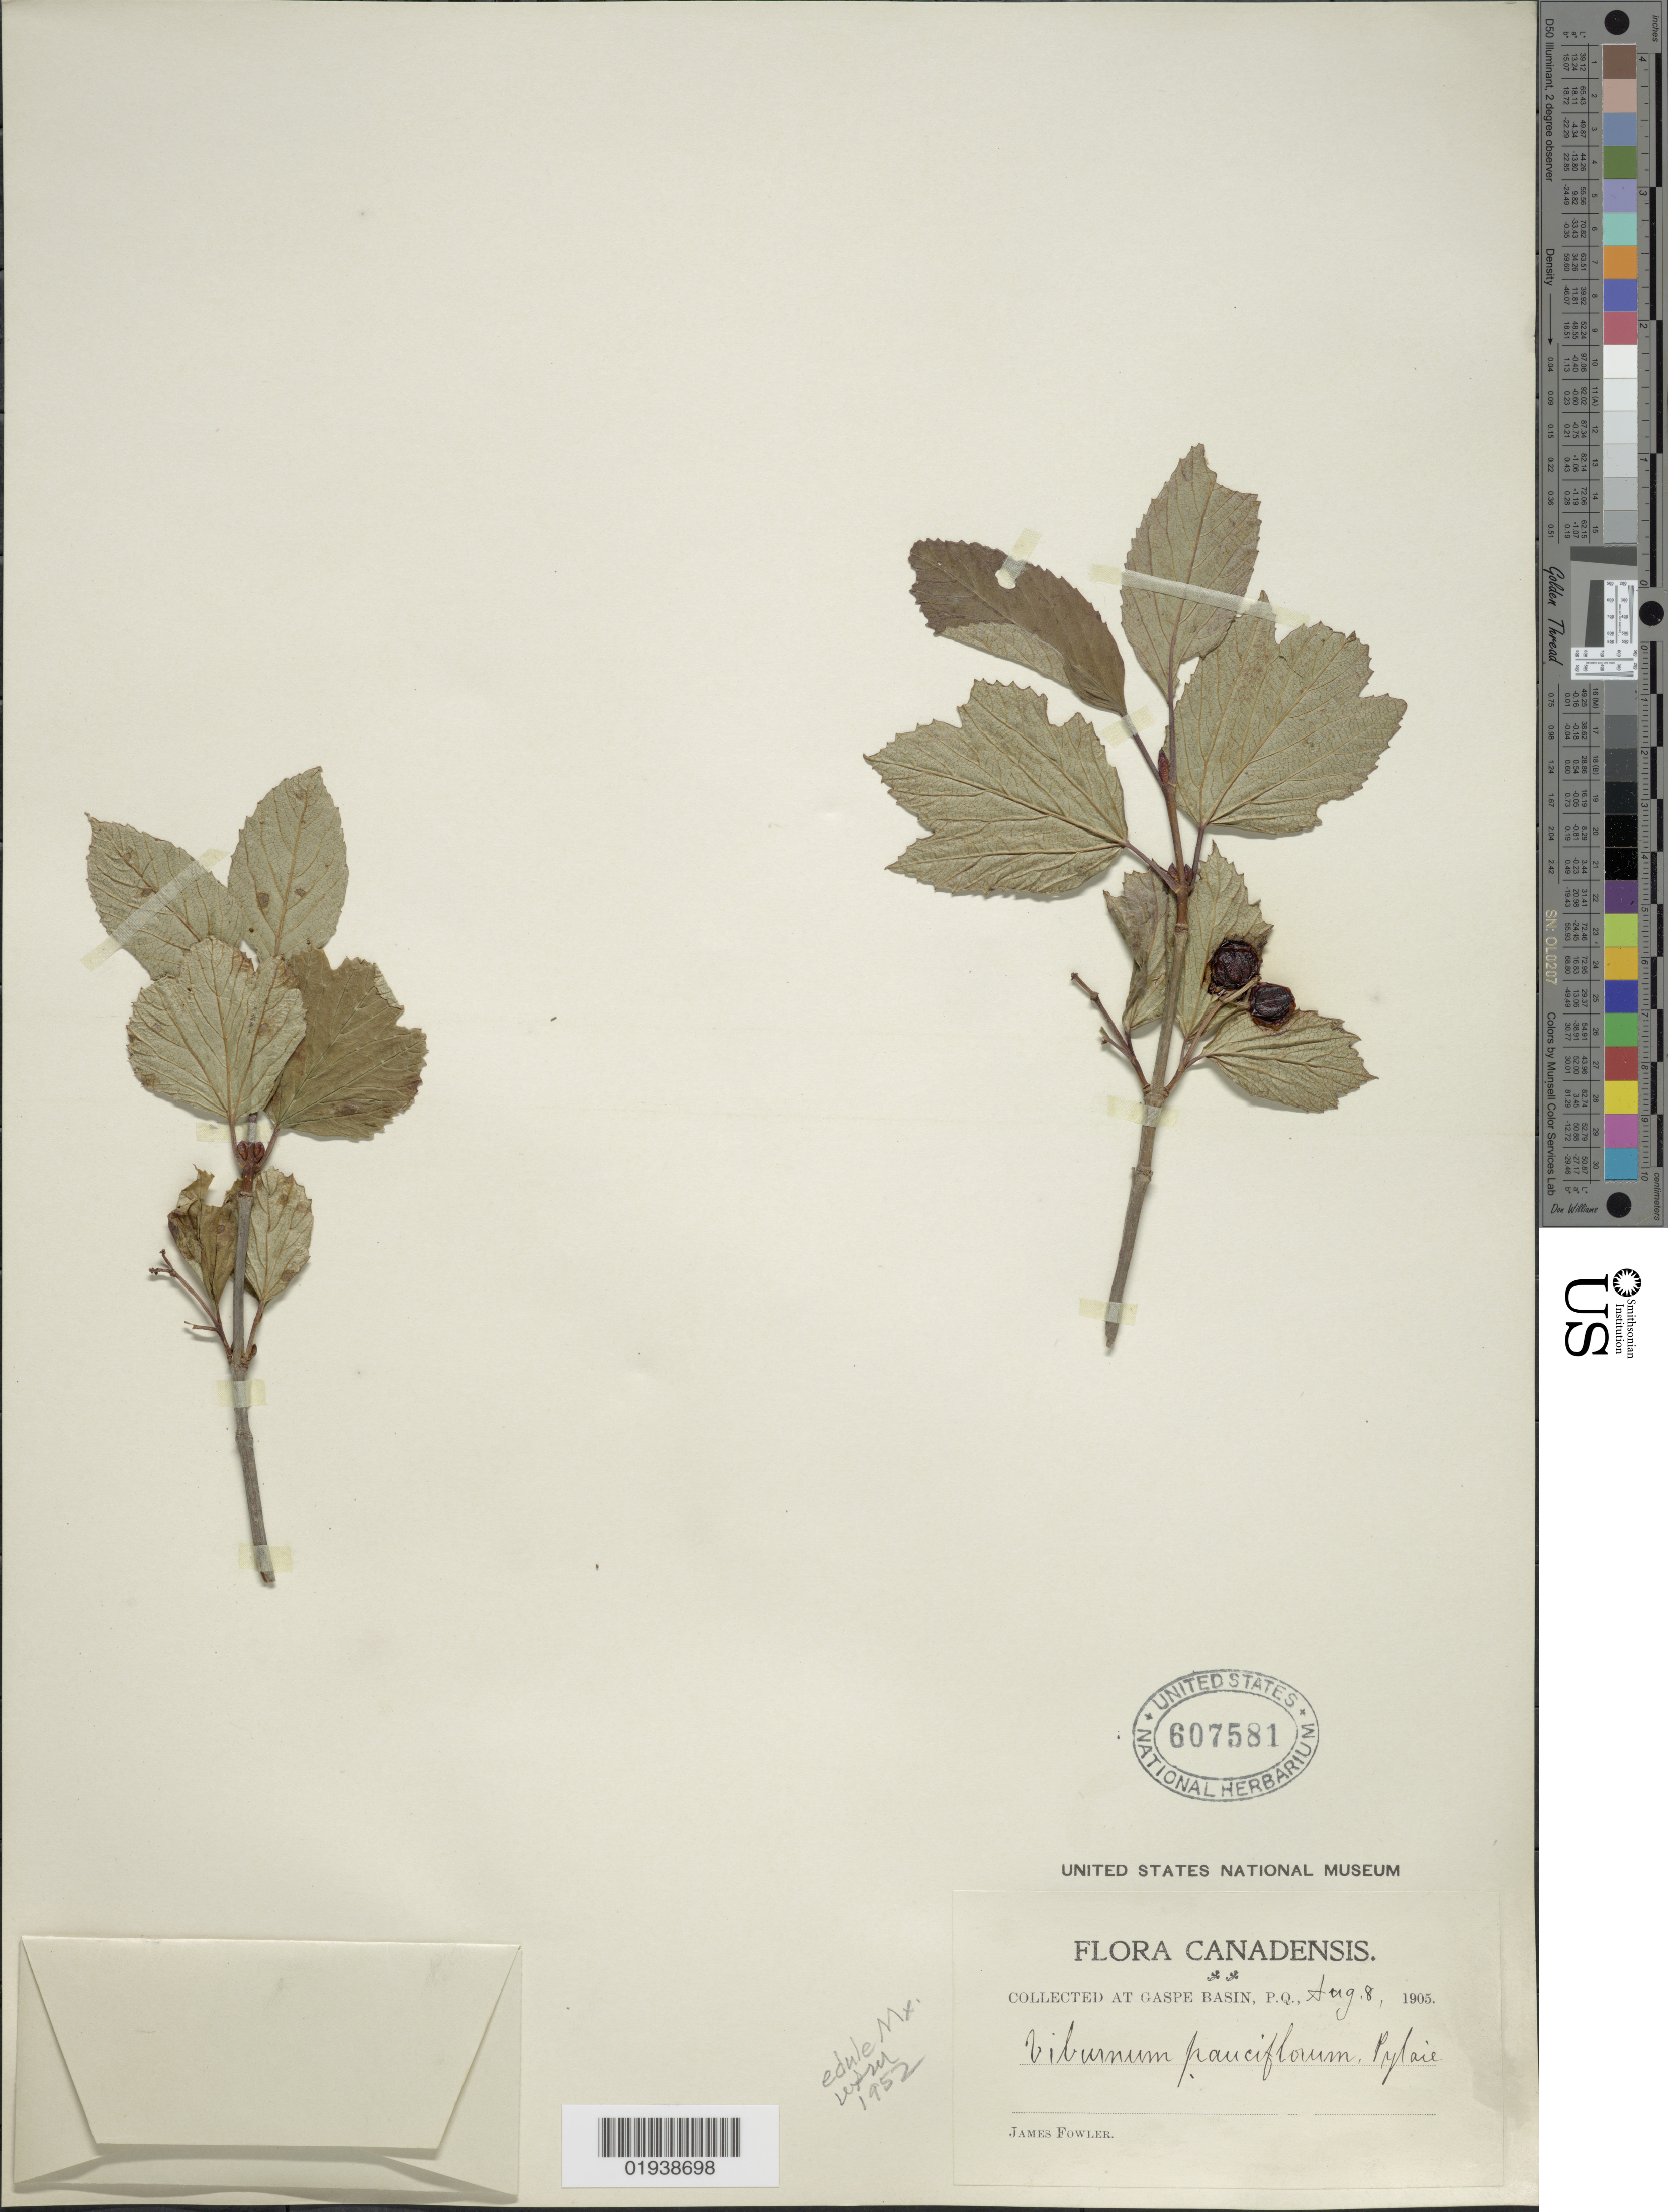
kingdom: Plantae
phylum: Tracheophyta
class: Magnoliopsida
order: Dipsacales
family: Viburnaceae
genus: Viburnum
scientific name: Viburnum edule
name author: (Michx.) Raf.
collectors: J. P. Fowler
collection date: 1905-08-08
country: Canada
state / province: Quebec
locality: Gaspe Basin, P.Q.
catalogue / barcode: US 607581